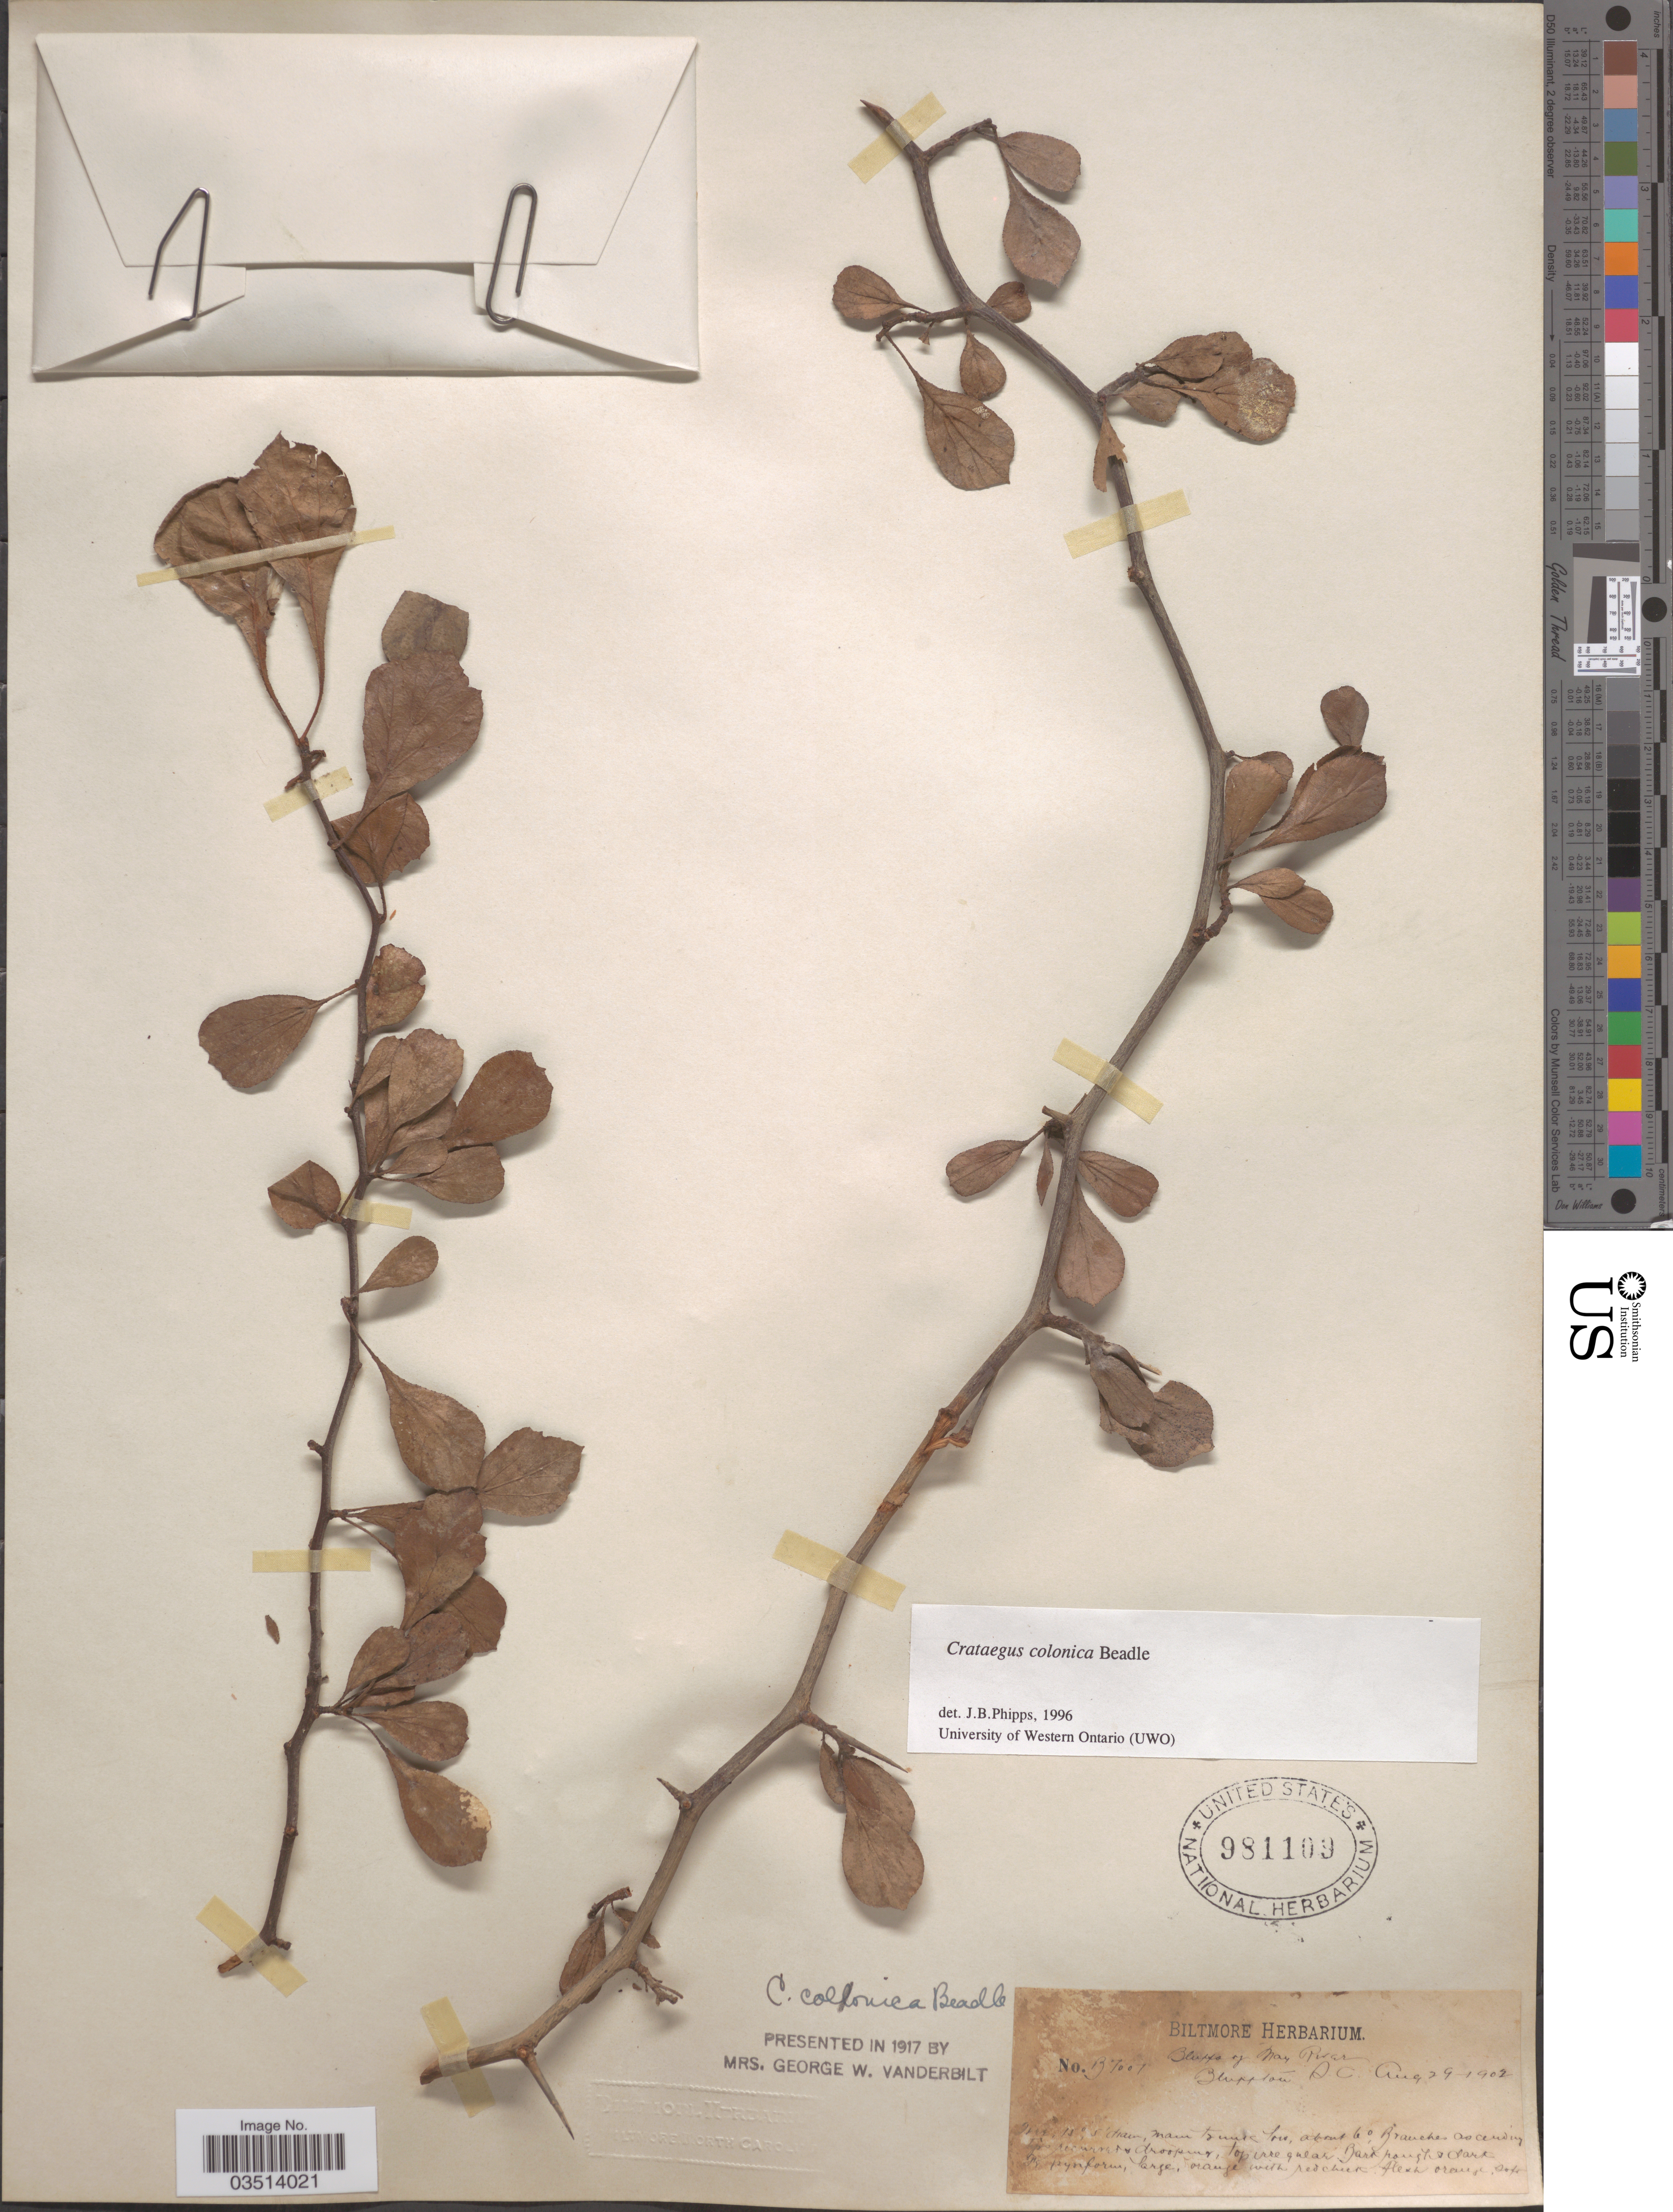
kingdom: Plantae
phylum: Tracheophyta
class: Magnoliopsida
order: Rosales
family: Rosaceae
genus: Crataegus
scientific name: Crataegus colonica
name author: Beadle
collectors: ex herb. Biltmore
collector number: B7007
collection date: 1902-08-29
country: United States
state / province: South Carolina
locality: Bluffs of May River. Bluffton.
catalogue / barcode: US 981109